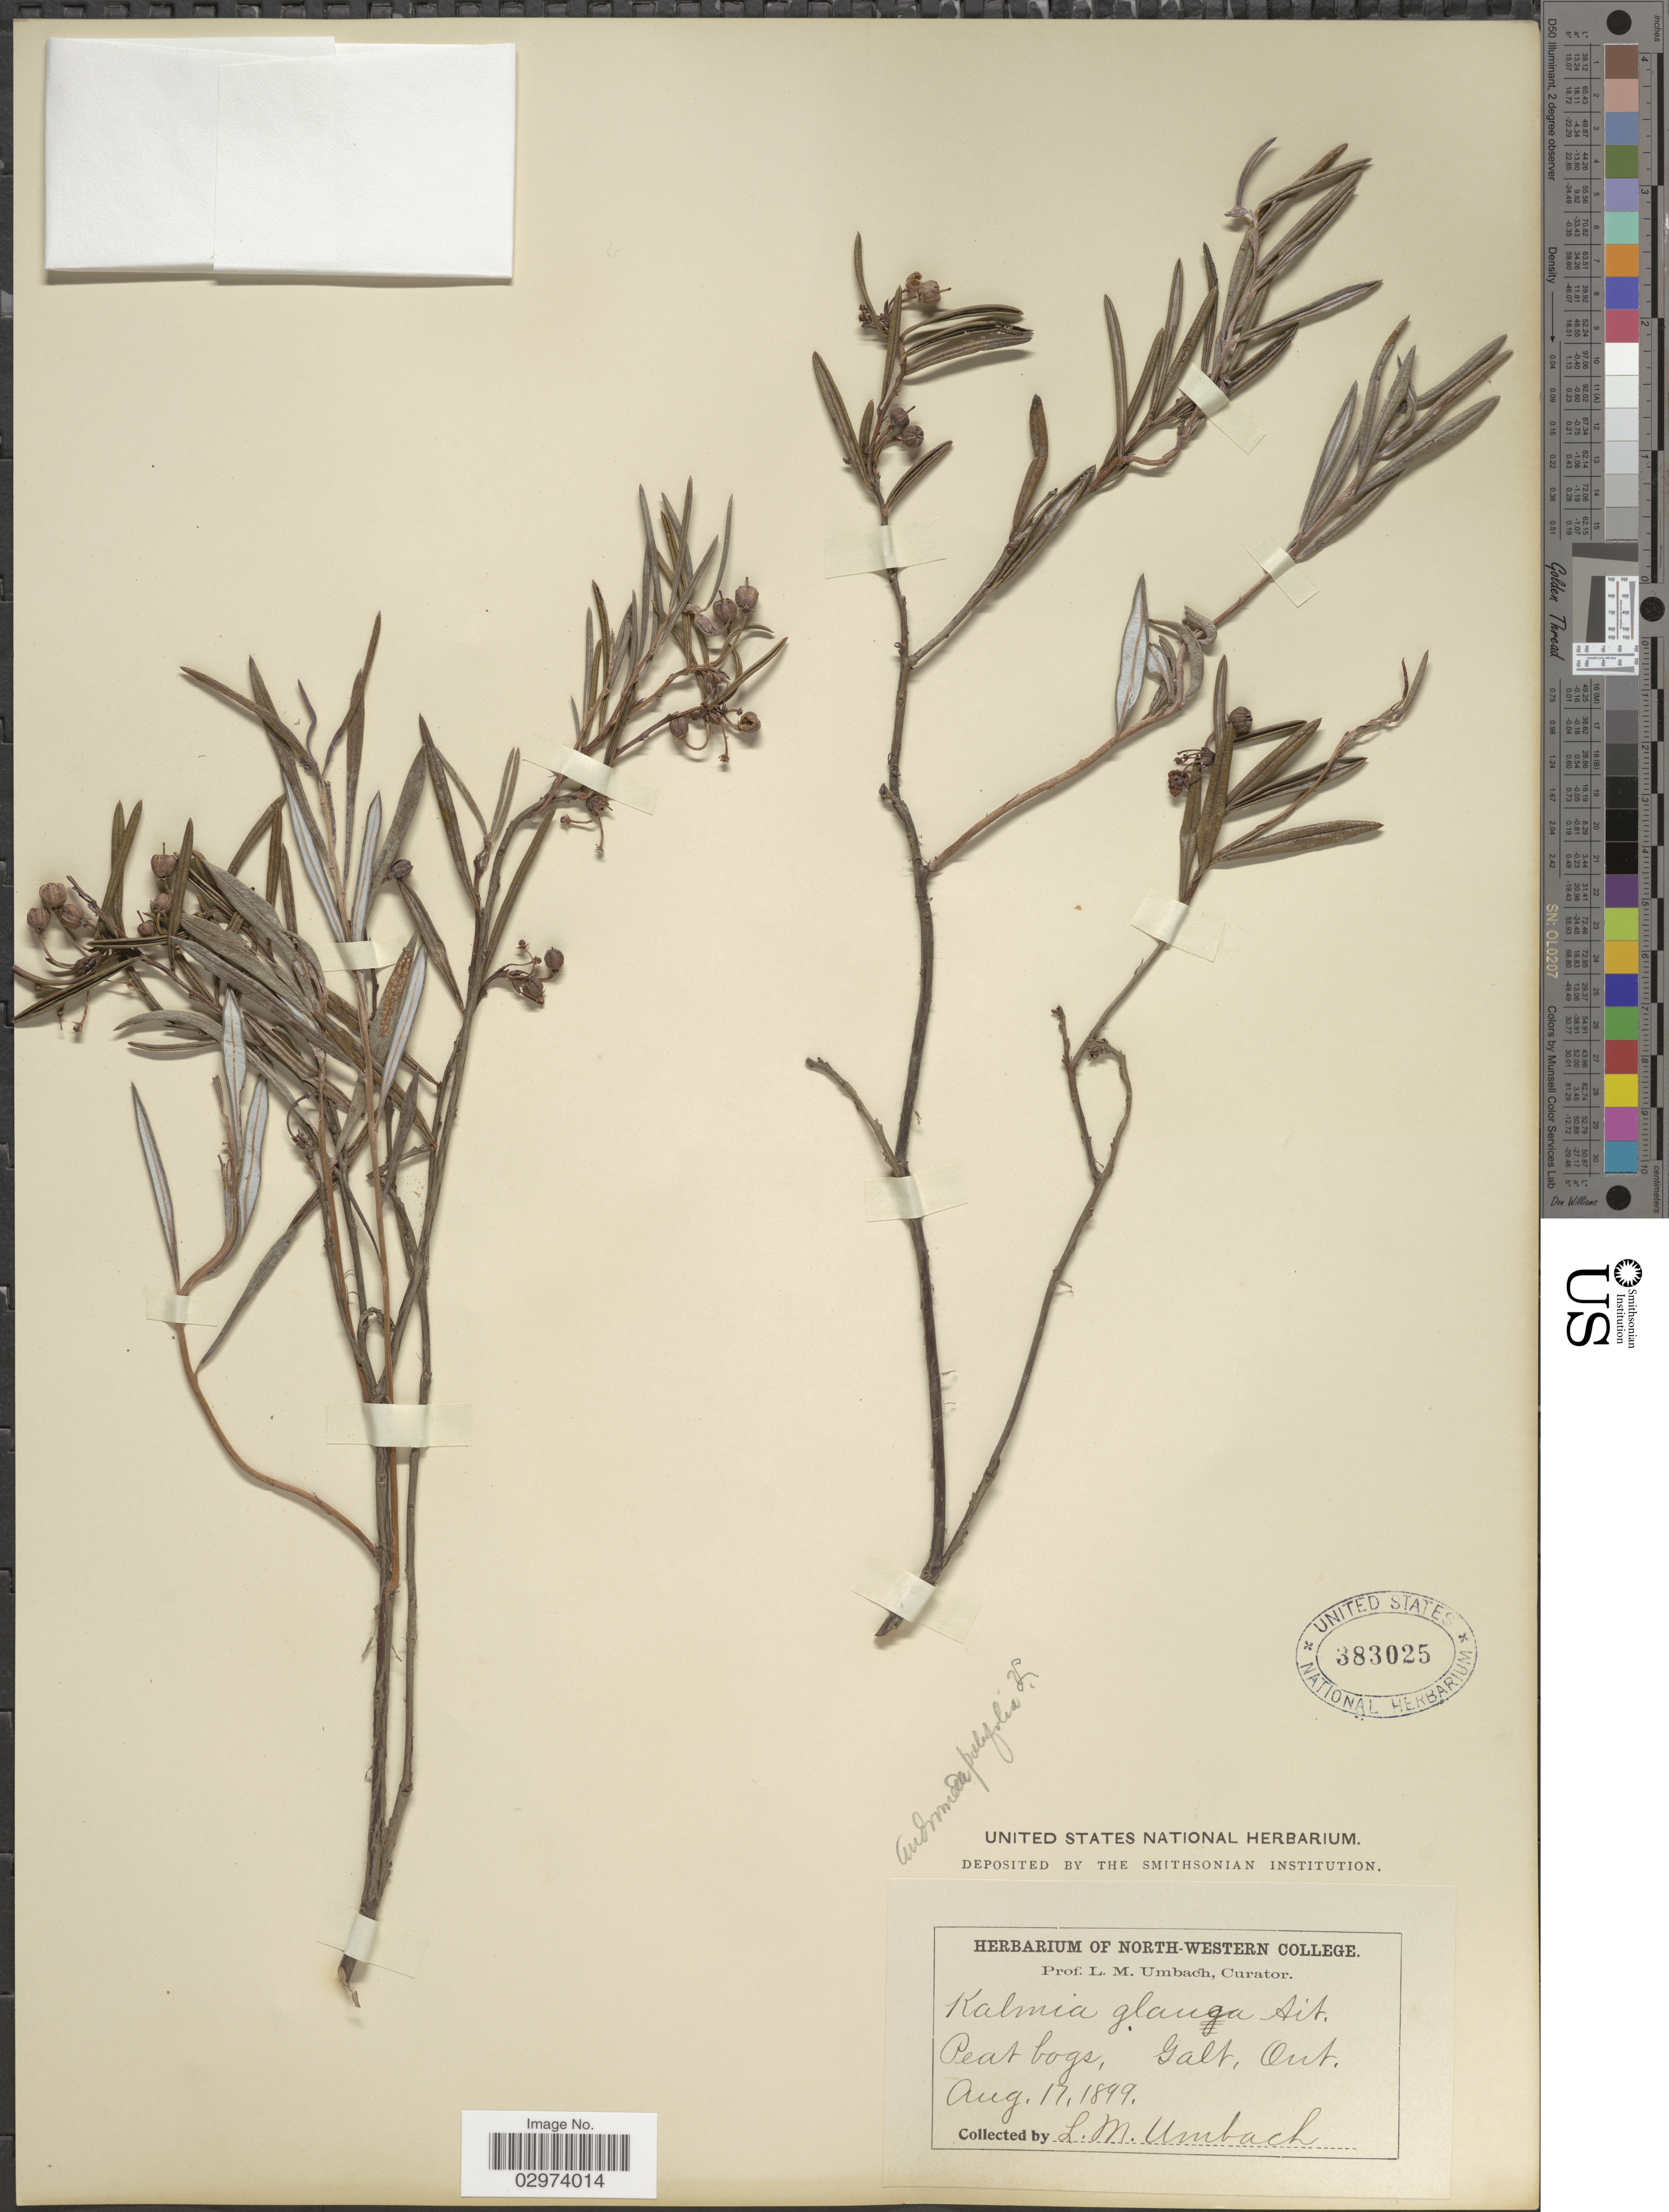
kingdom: Plantae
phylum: Tracheophyta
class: Magnoliopsida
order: Ericales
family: Ericaceae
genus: Andromeda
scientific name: Andromeda polifolia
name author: L.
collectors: L. M. Umbach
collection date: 1899-08-17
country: Canada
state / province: Ontario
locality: Peat bogs, Galt, Ont.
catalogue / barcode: US 383025